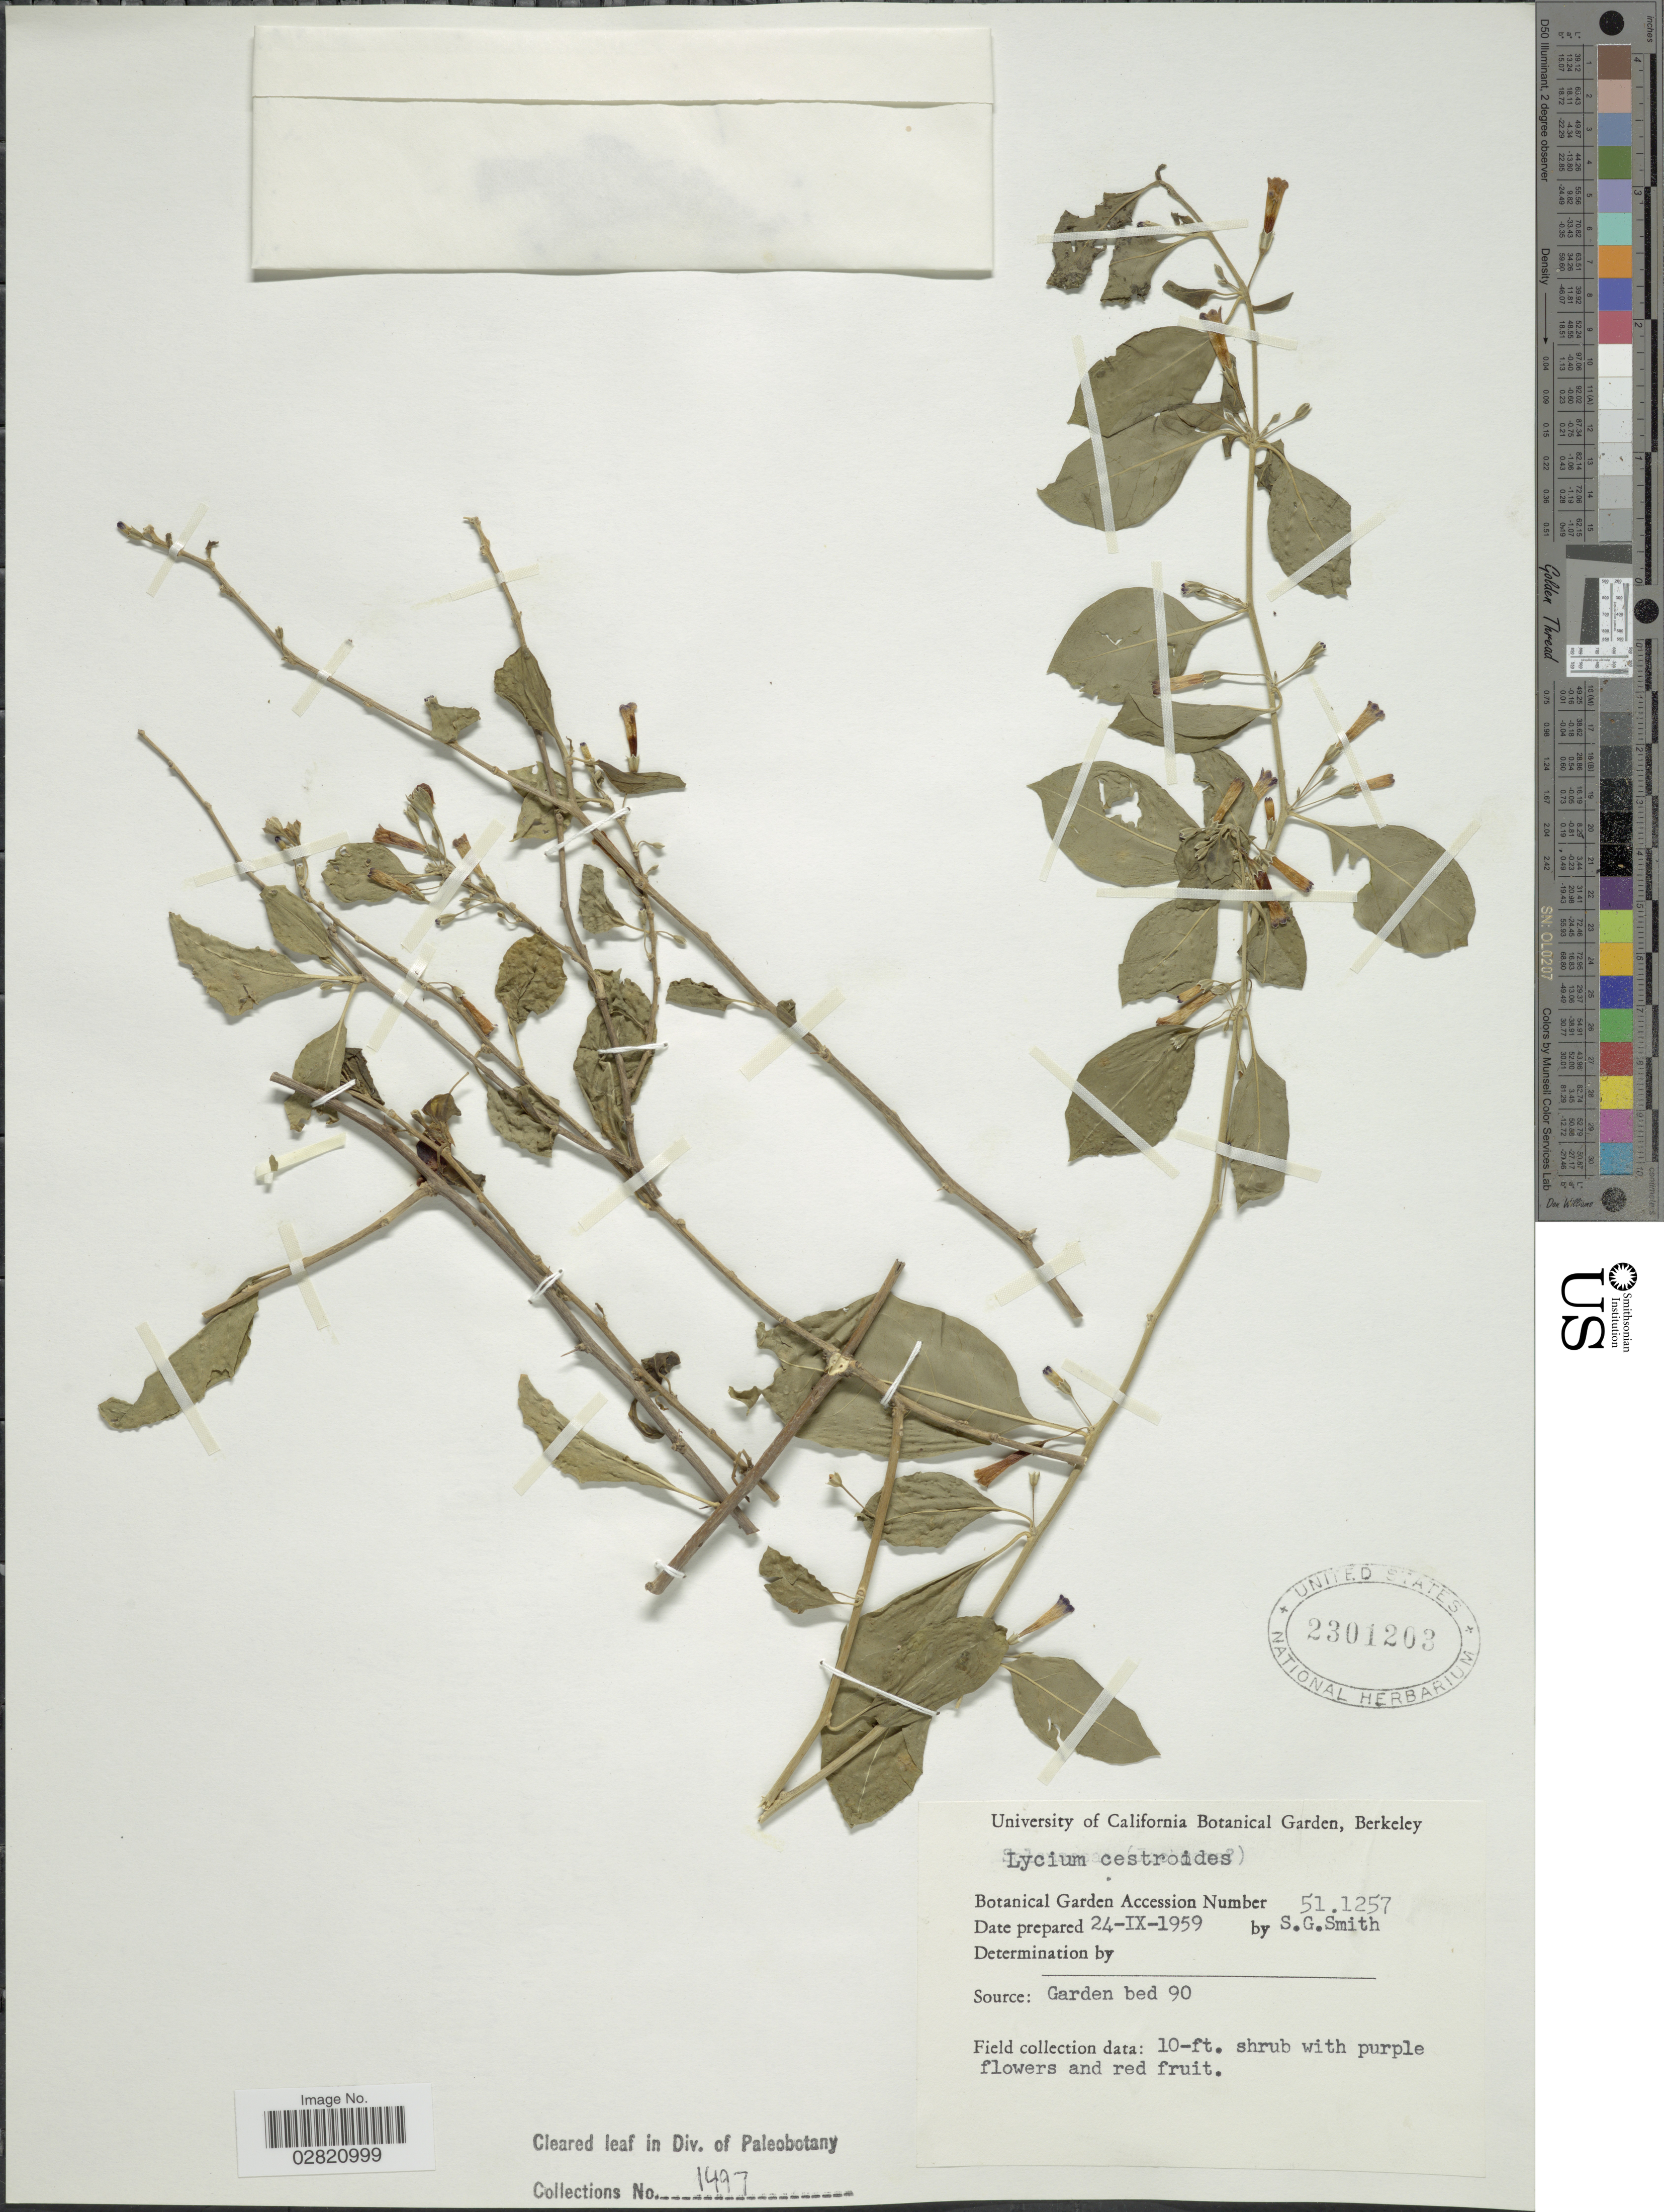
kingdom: Plantae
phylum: Tracheophyta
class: Magnoliopsida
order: Solanales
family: Solanaceae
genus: Lycium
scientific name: Lycium cestroides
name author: Schltdl.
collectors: S. G. Smith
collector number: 511257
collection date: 1959-09-24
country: United States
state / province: California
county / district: Alameda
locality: University of California Botanical Garden, Berkeley.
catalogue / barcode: US 2301203